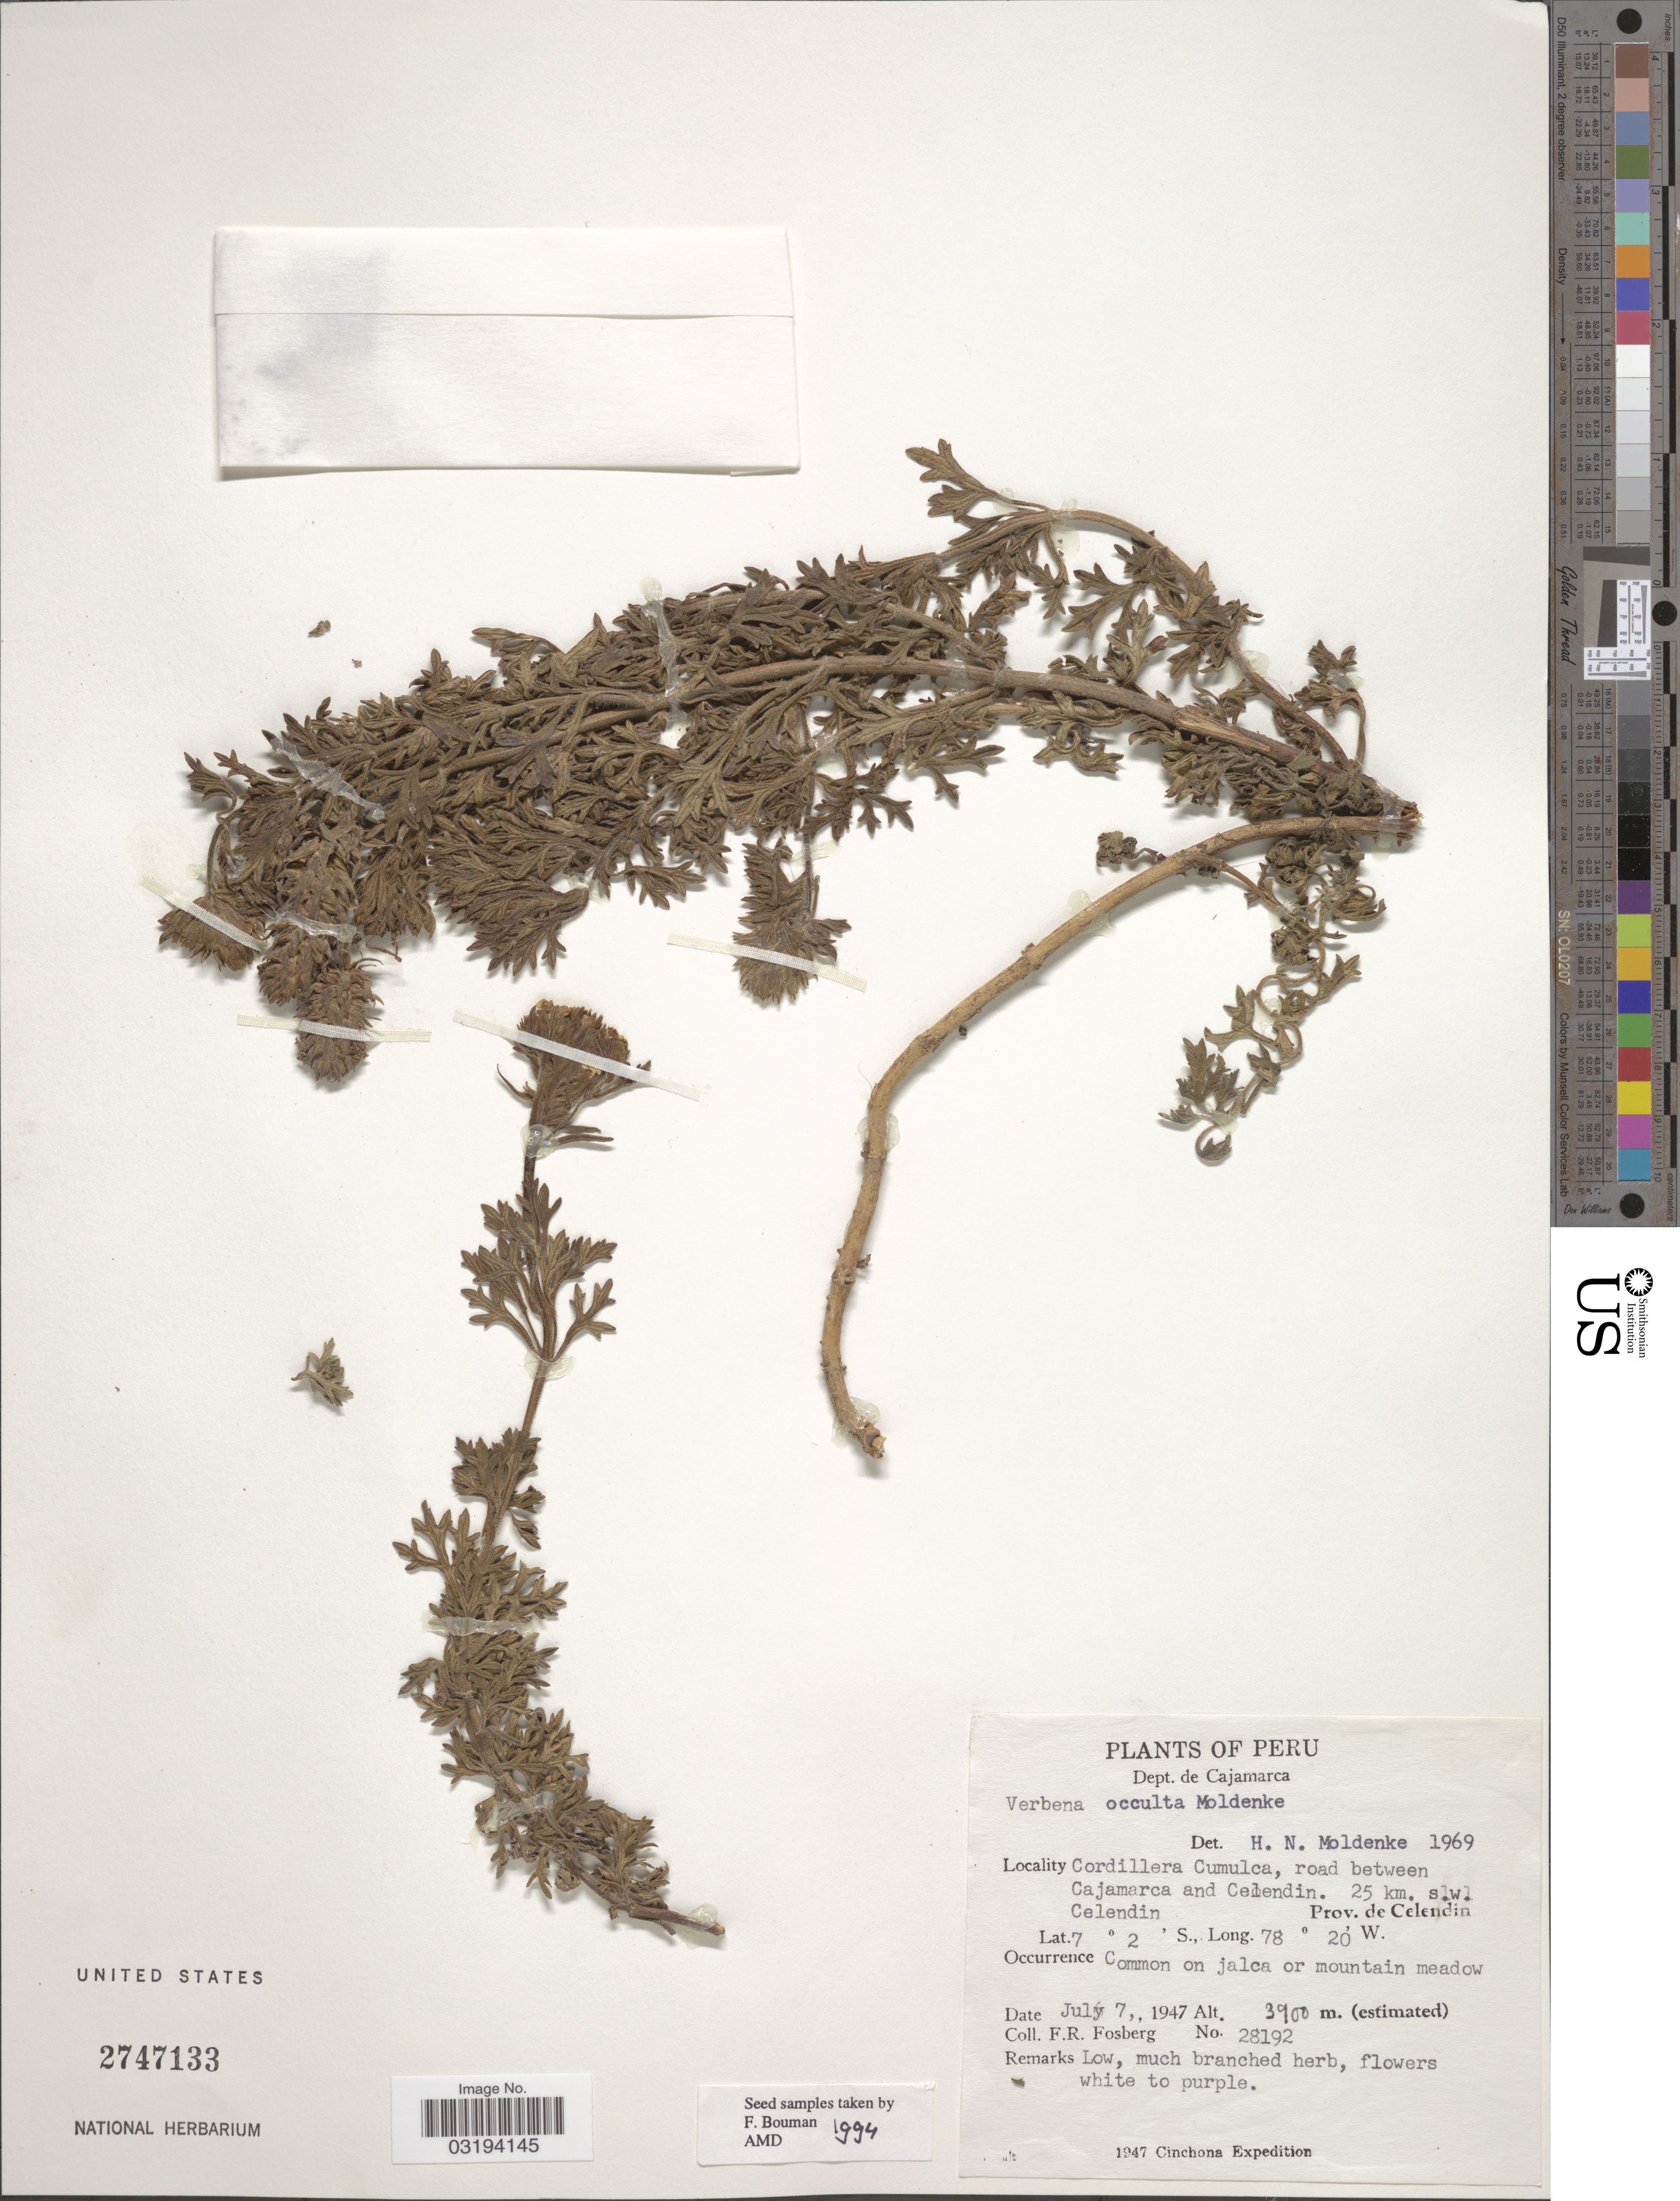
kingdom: Plantae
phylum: Tracheophyta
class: Magnoliopsida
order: Lamiales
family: Verbenaceae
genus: Verbena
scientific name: Verbena occulta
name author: Moldenke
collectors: F. R. Fosberg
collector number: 28192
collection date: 1947-07-07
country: Peru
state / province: Cajamarca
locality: Dept. de Cajamarca. Cordillera Cumulca, road between Cajamarca and Celendin. 25 km. s.w. Celendin. Prov. de Celendin.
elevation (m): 3900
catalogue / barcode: US 2747133